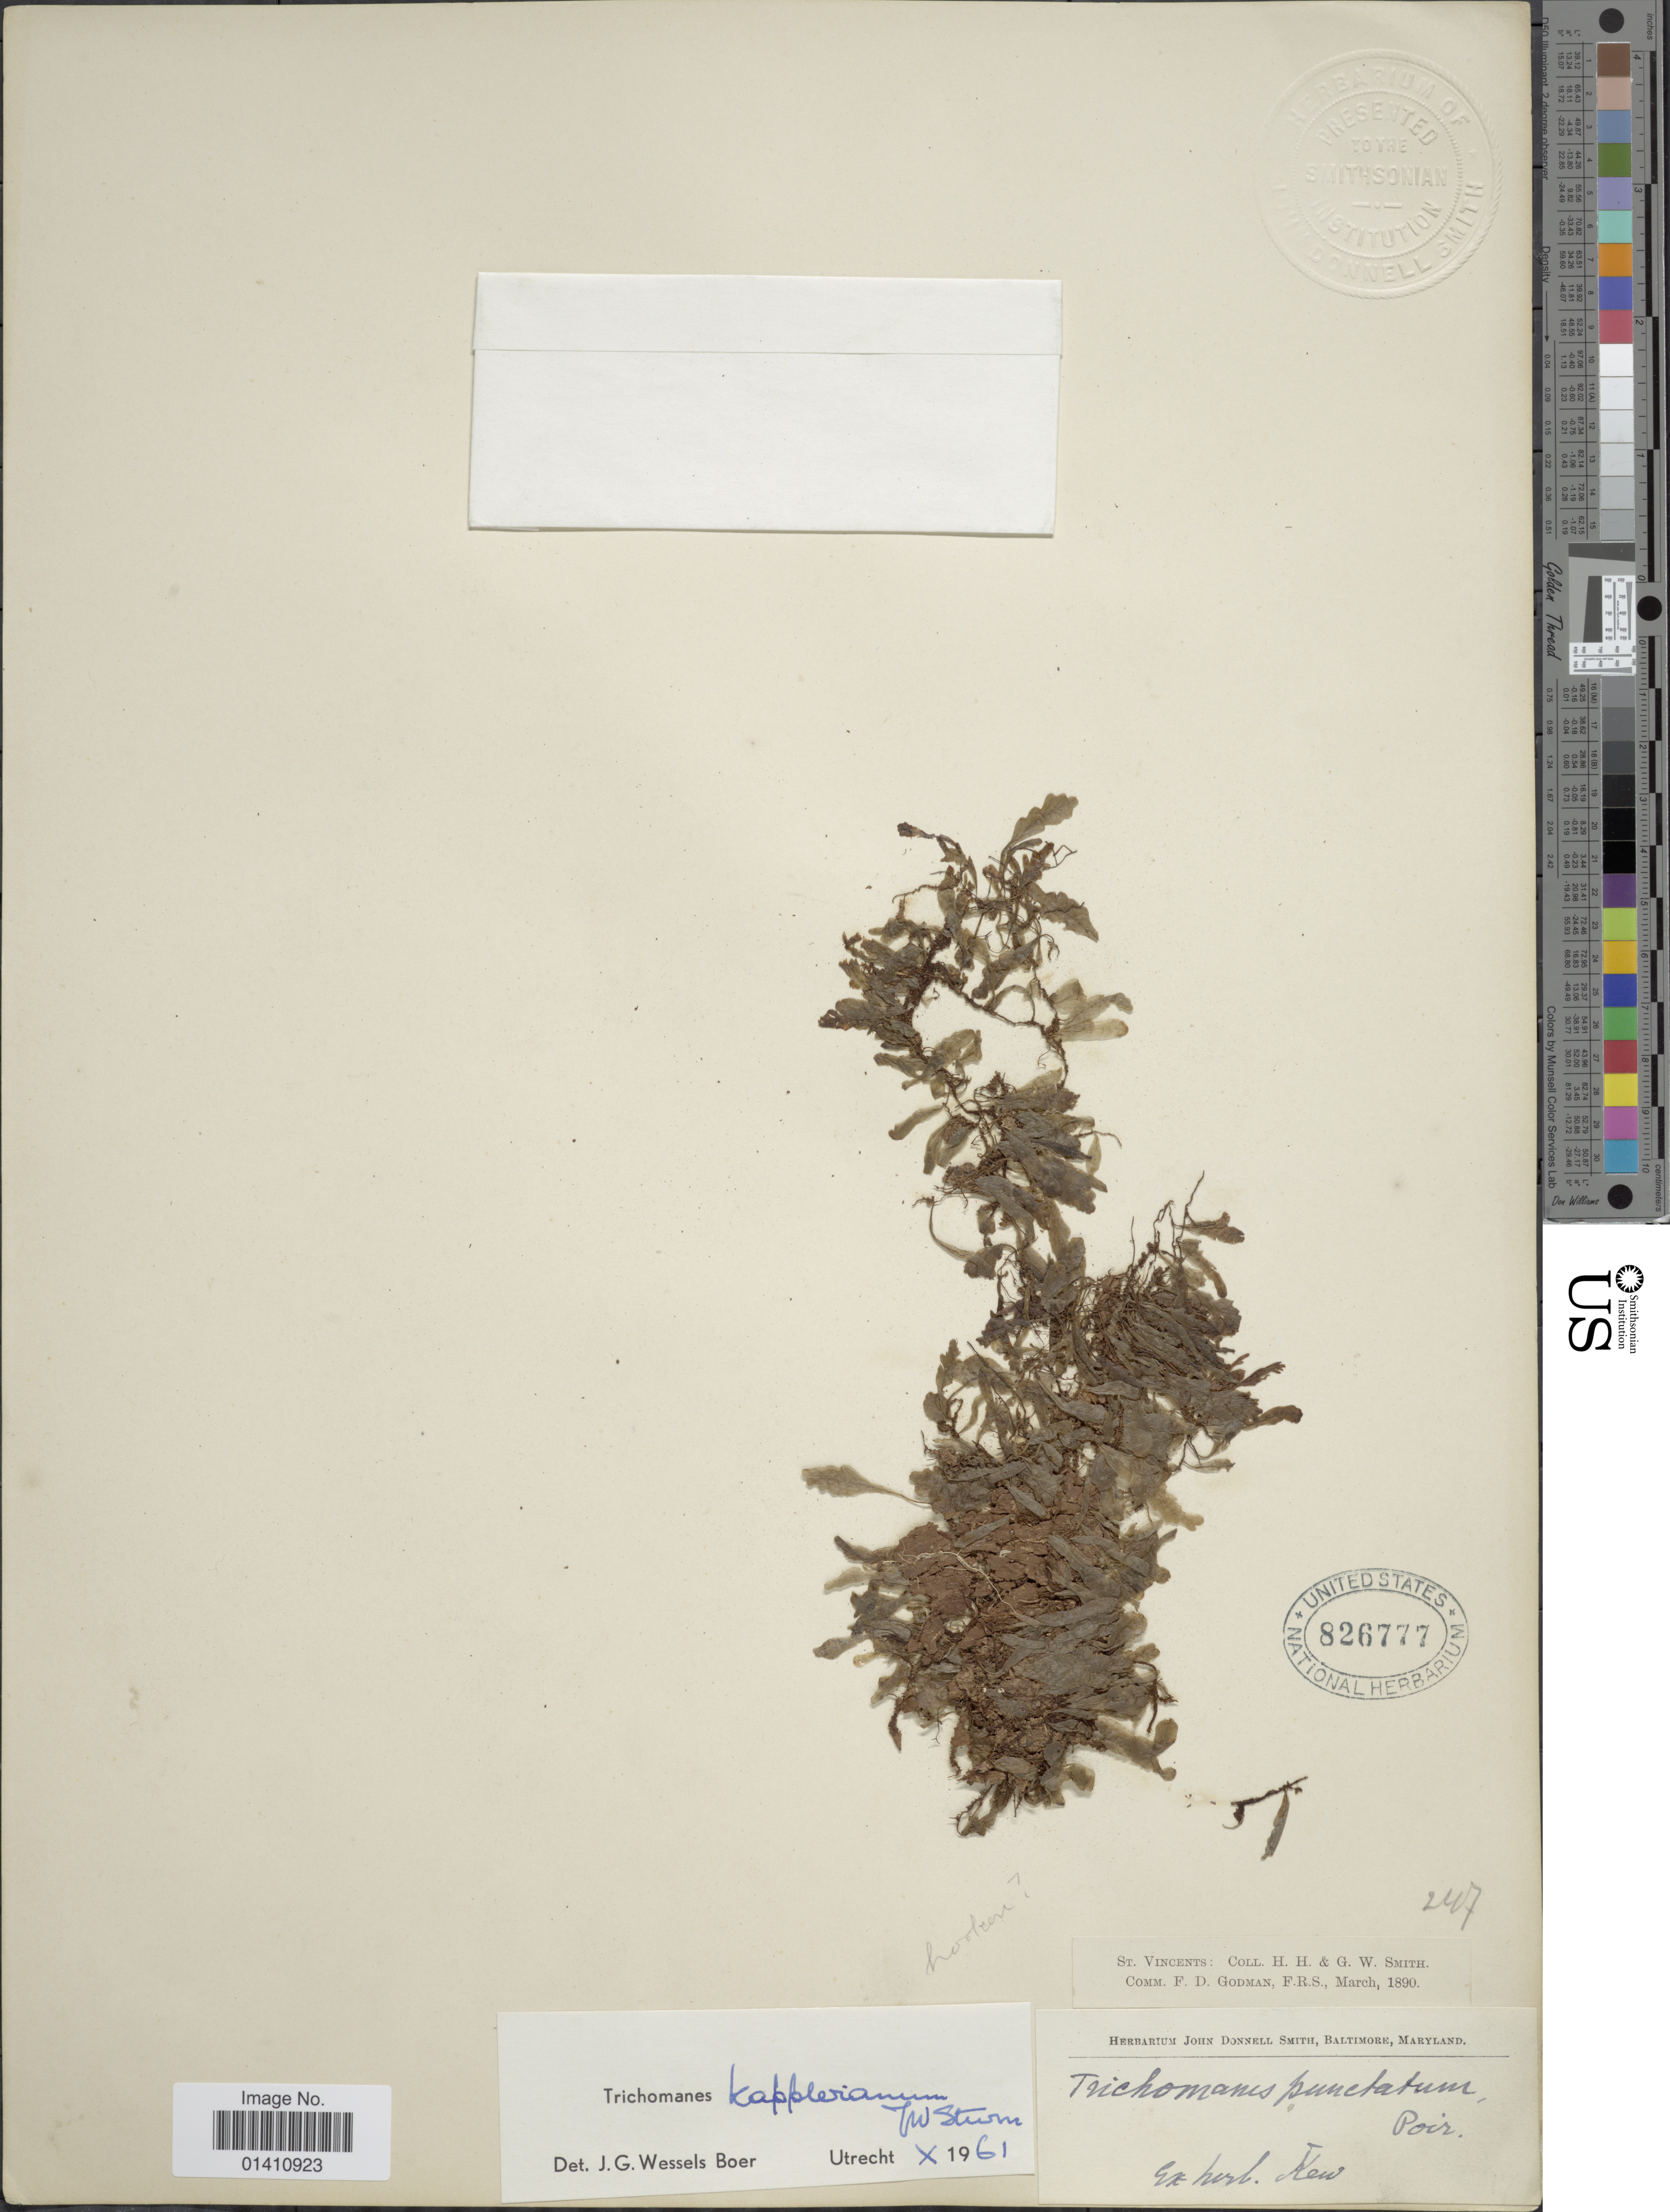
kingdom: Plantae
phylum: Tracheophyta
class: Polypodiopsida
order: Hymenophyllales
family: Hymenophyllaceae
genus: Didymoglossum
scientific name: Didymoglossum kapplerianum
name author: (Sturm) Ebihara & Dubuisson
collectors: H. H. Smith & G. Smith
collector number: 247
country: St. Vincent - Grenadines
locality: St, Vincents.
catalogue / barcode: US 826777